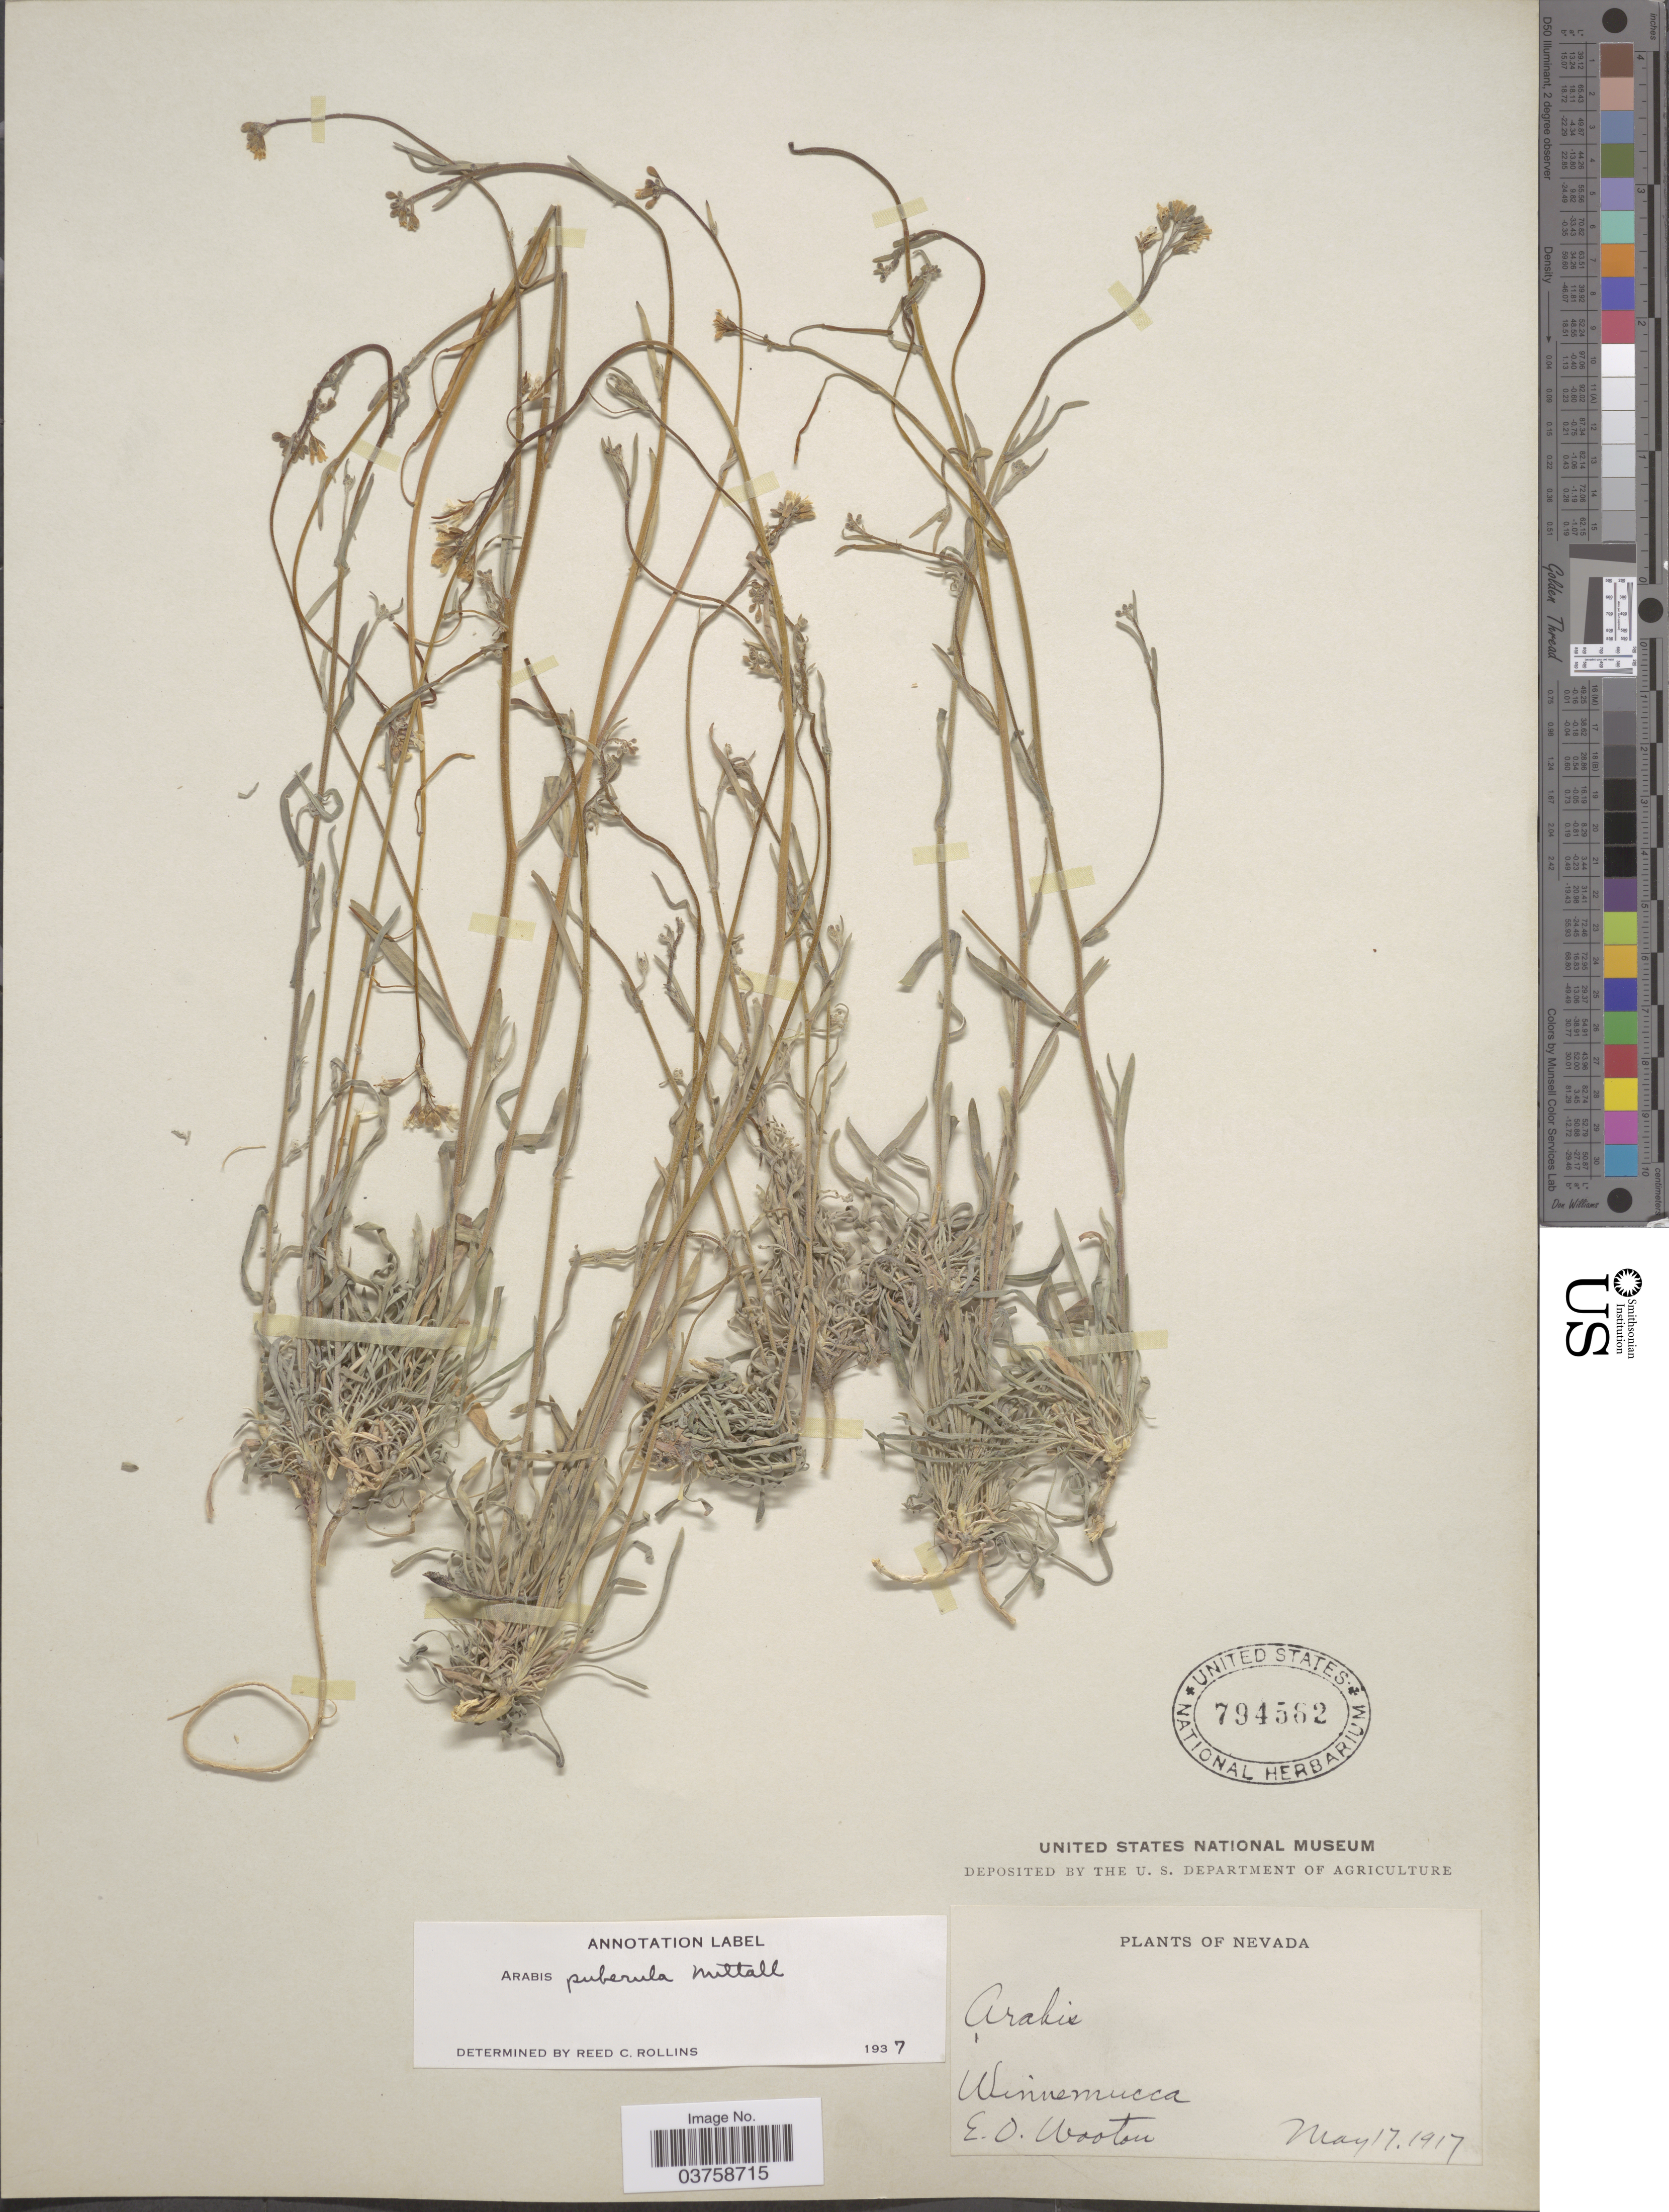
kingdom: Plantae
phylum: Tracheophyta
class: Magnoliopsida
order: Brassicales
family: Brassicaceae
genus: Arabis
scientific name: Arabis puberula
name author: Nutt.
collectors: E. O. Wooton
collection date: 1917-05-17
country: United States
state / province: Nevada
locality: Winnemucca.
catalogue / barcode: US 794562